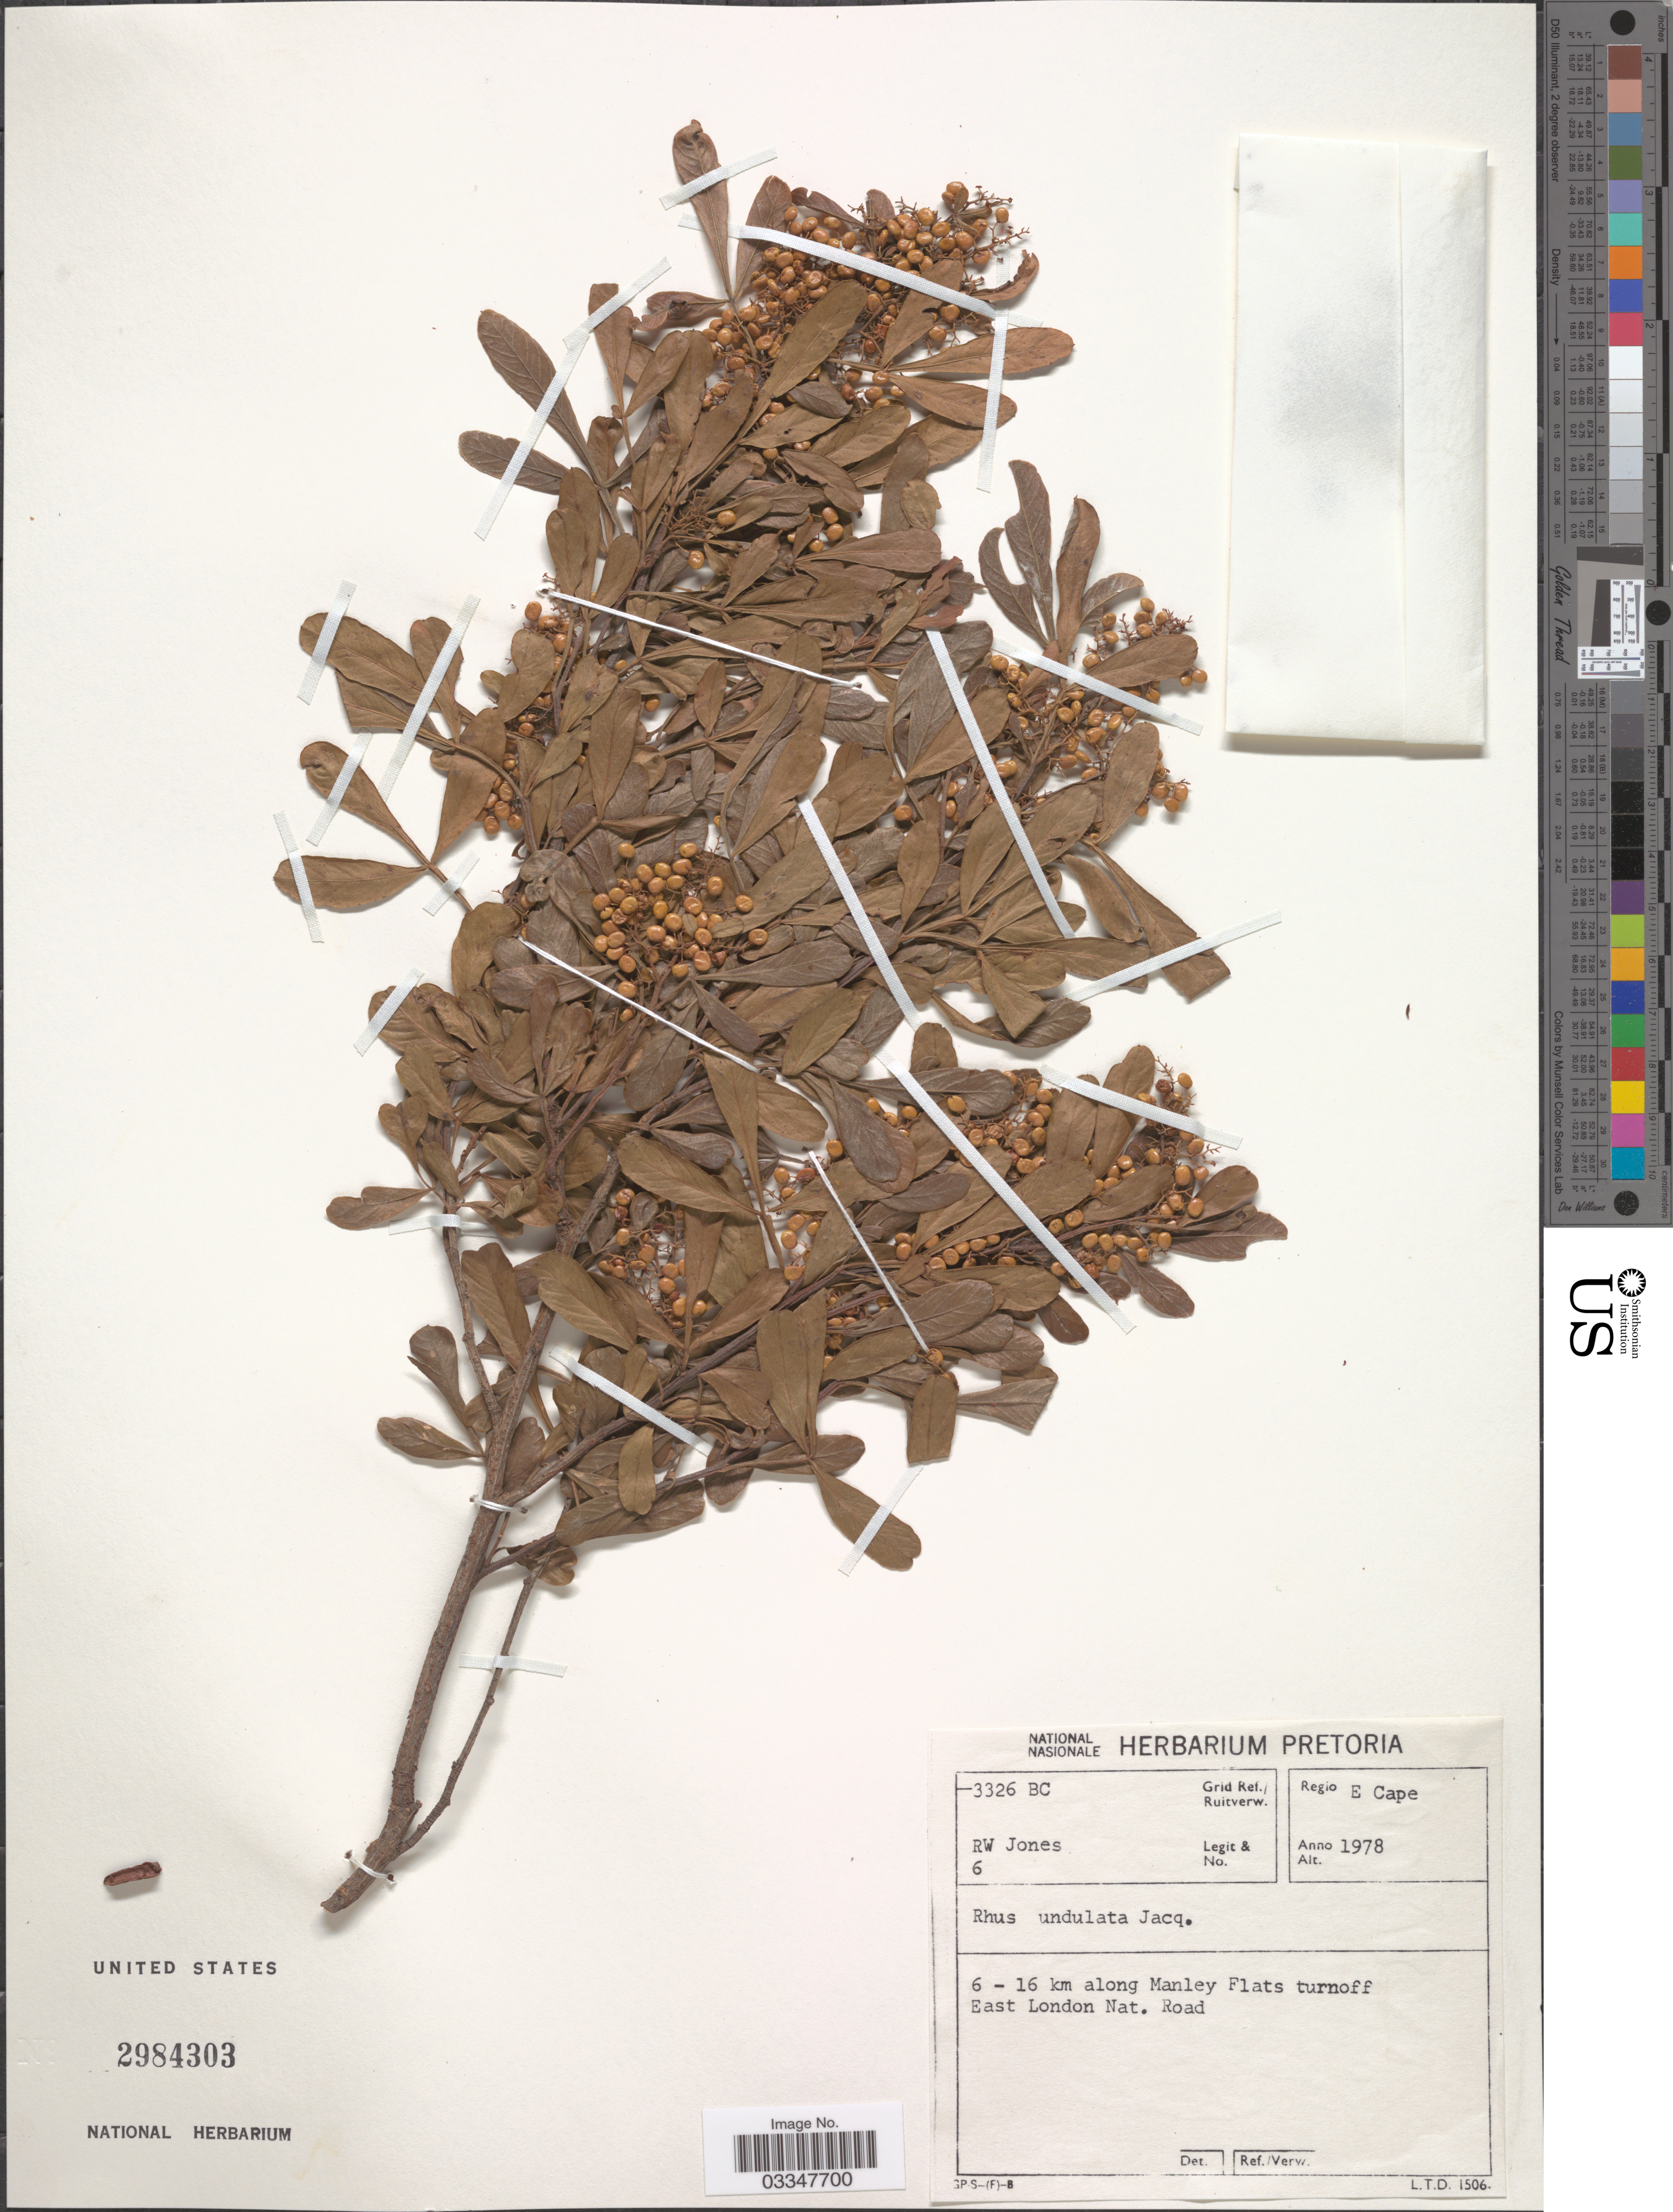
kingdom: Plantae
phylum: Tracheophyta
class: Magnoliopsida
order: Sapindales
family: Anacardiaceae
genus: Rhus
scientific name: Rhus undulata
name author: Jacq.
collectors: R. Jones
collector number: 6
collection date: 1978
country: South Africa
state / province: Eastern Cape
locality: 3326 BC Grid Ref./Ruitverw. Regio E Cape. 6-16 km along Manley Flats turnoff East London Nat. Road.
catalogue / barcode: US 2984303